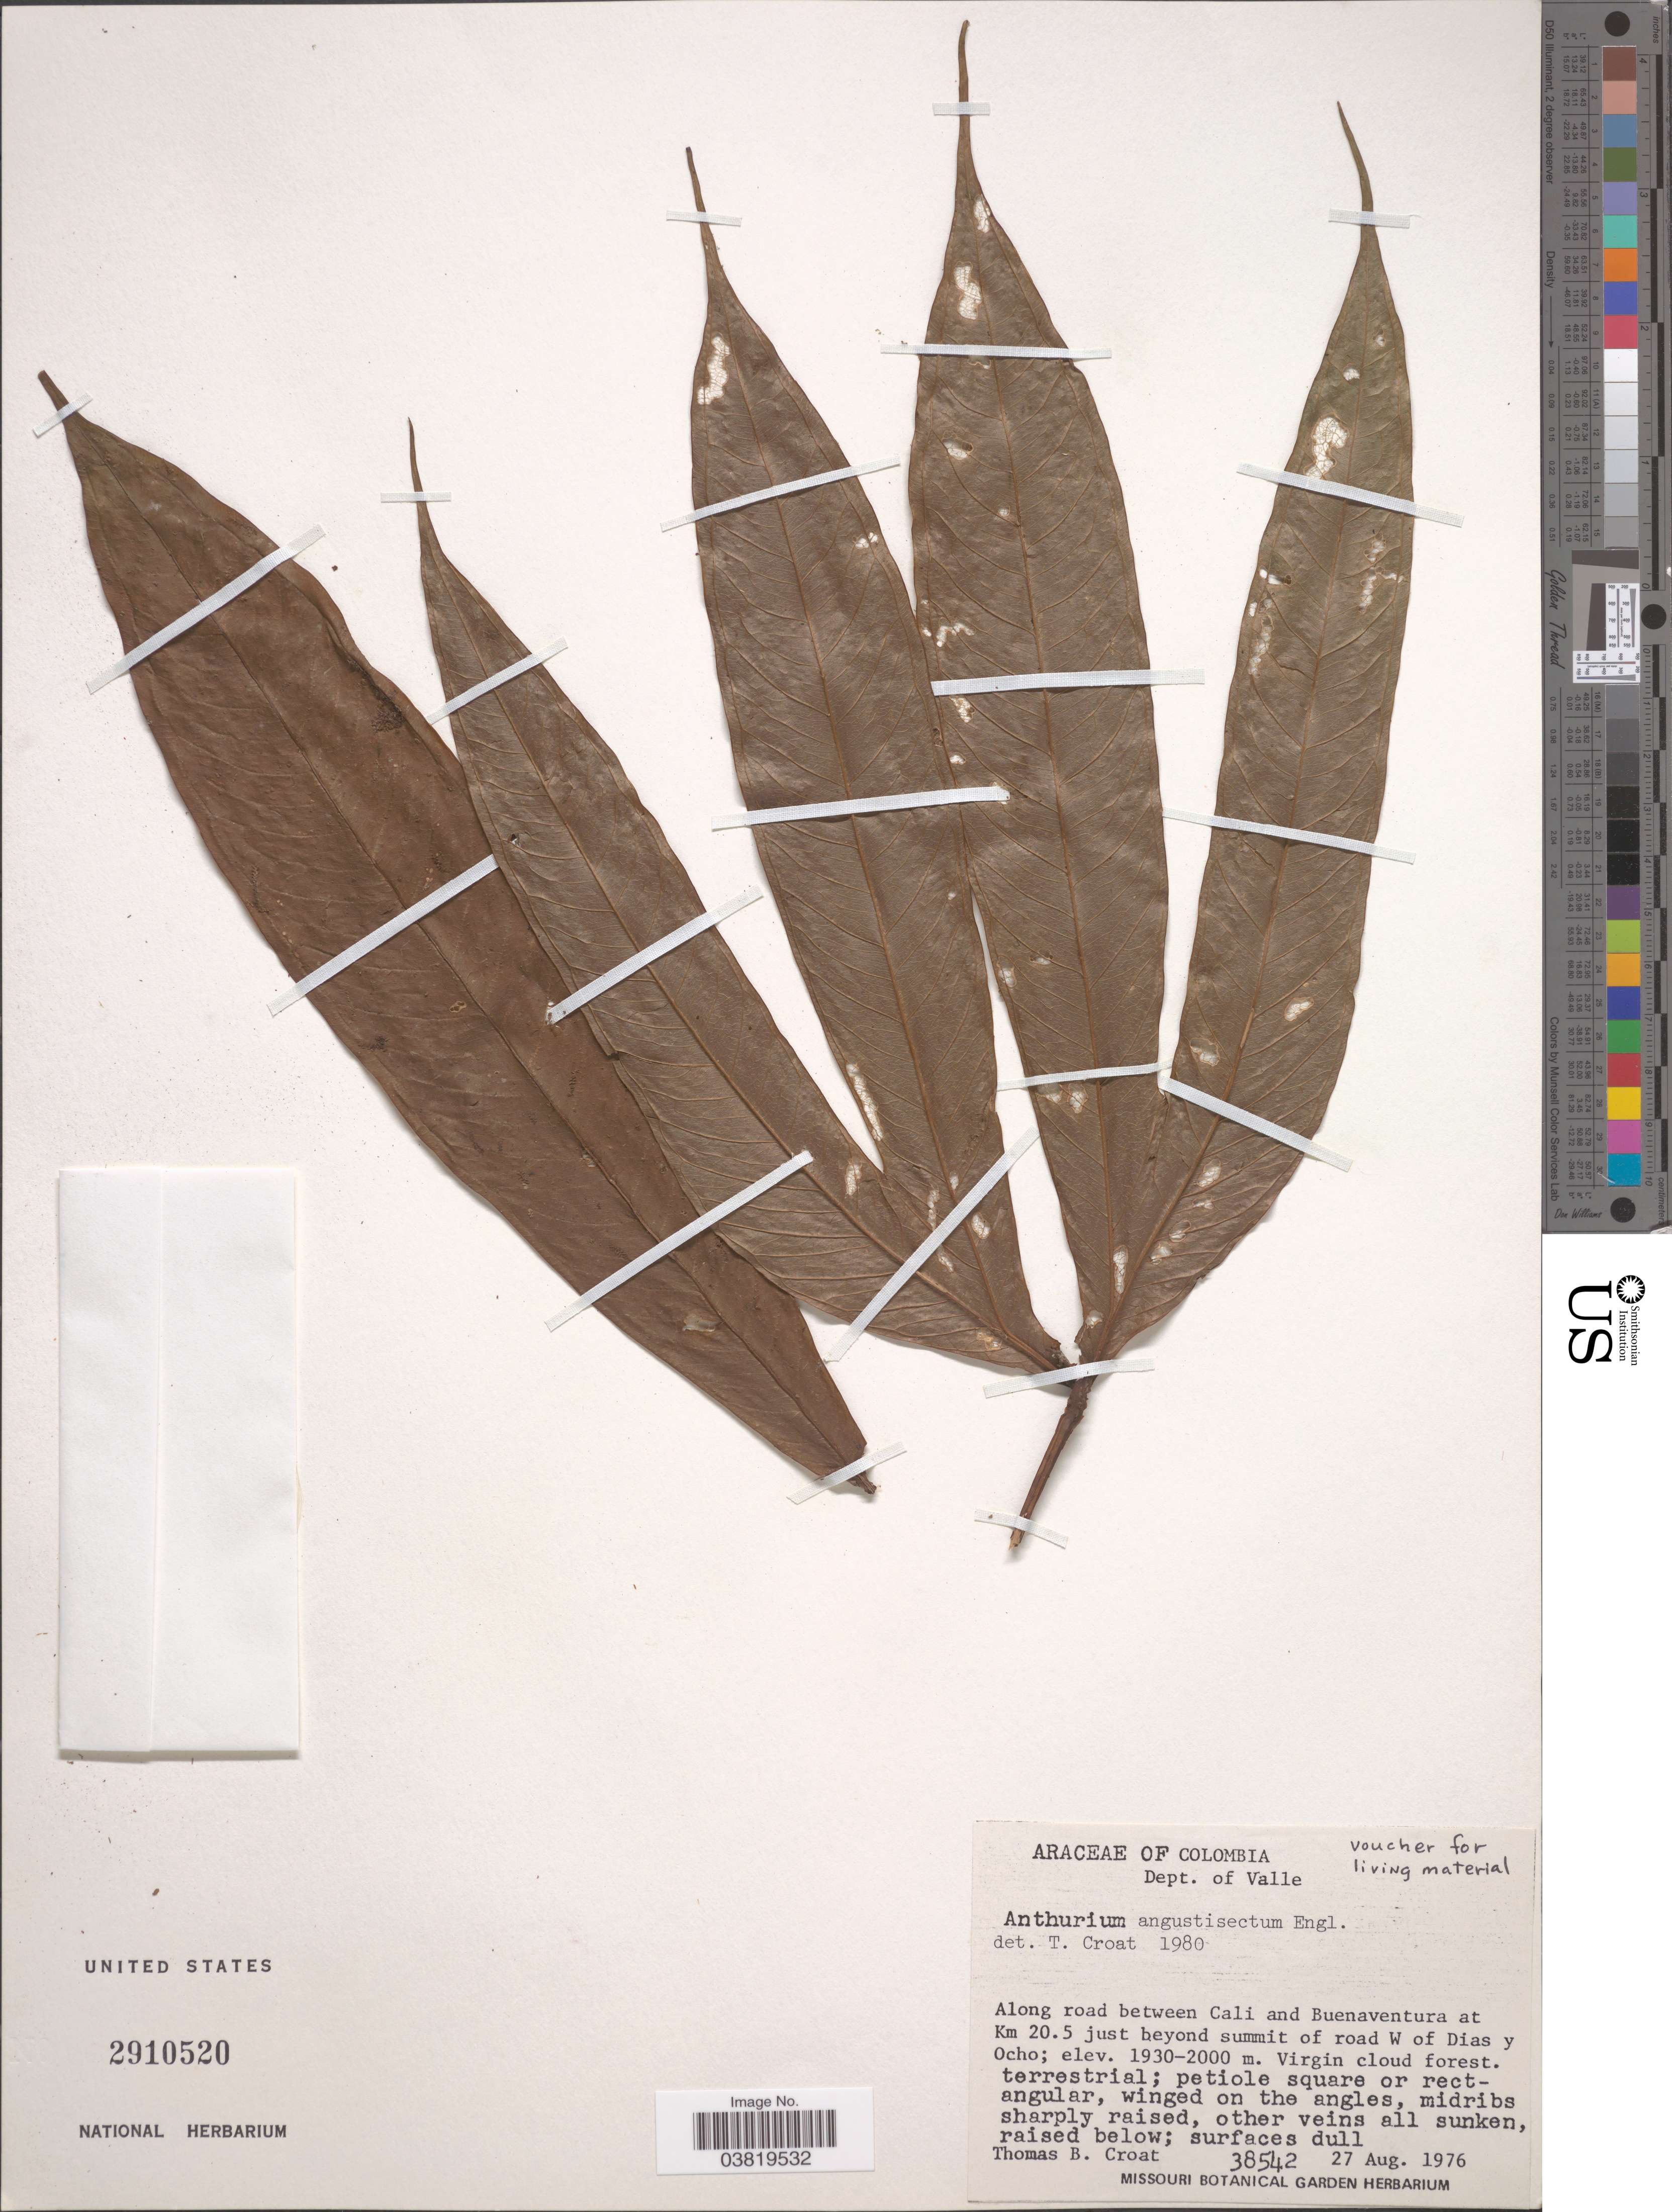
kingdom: Plantae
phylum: Tracheophyta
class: Liliopsida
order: Alismatales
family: Araceae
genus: Anthurium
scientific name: Anthurium angustisectum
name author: Engl.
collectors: T. B. Croat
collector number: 38542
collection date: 1976-08-27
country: Colombia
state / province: Valle del Cauca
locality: Dept. of Valle. Along road between Cali and Buenaventura at Km 20.5 just beyond summit of road W of Dias y Ocho.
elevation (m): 1930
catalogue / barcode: US 2910520